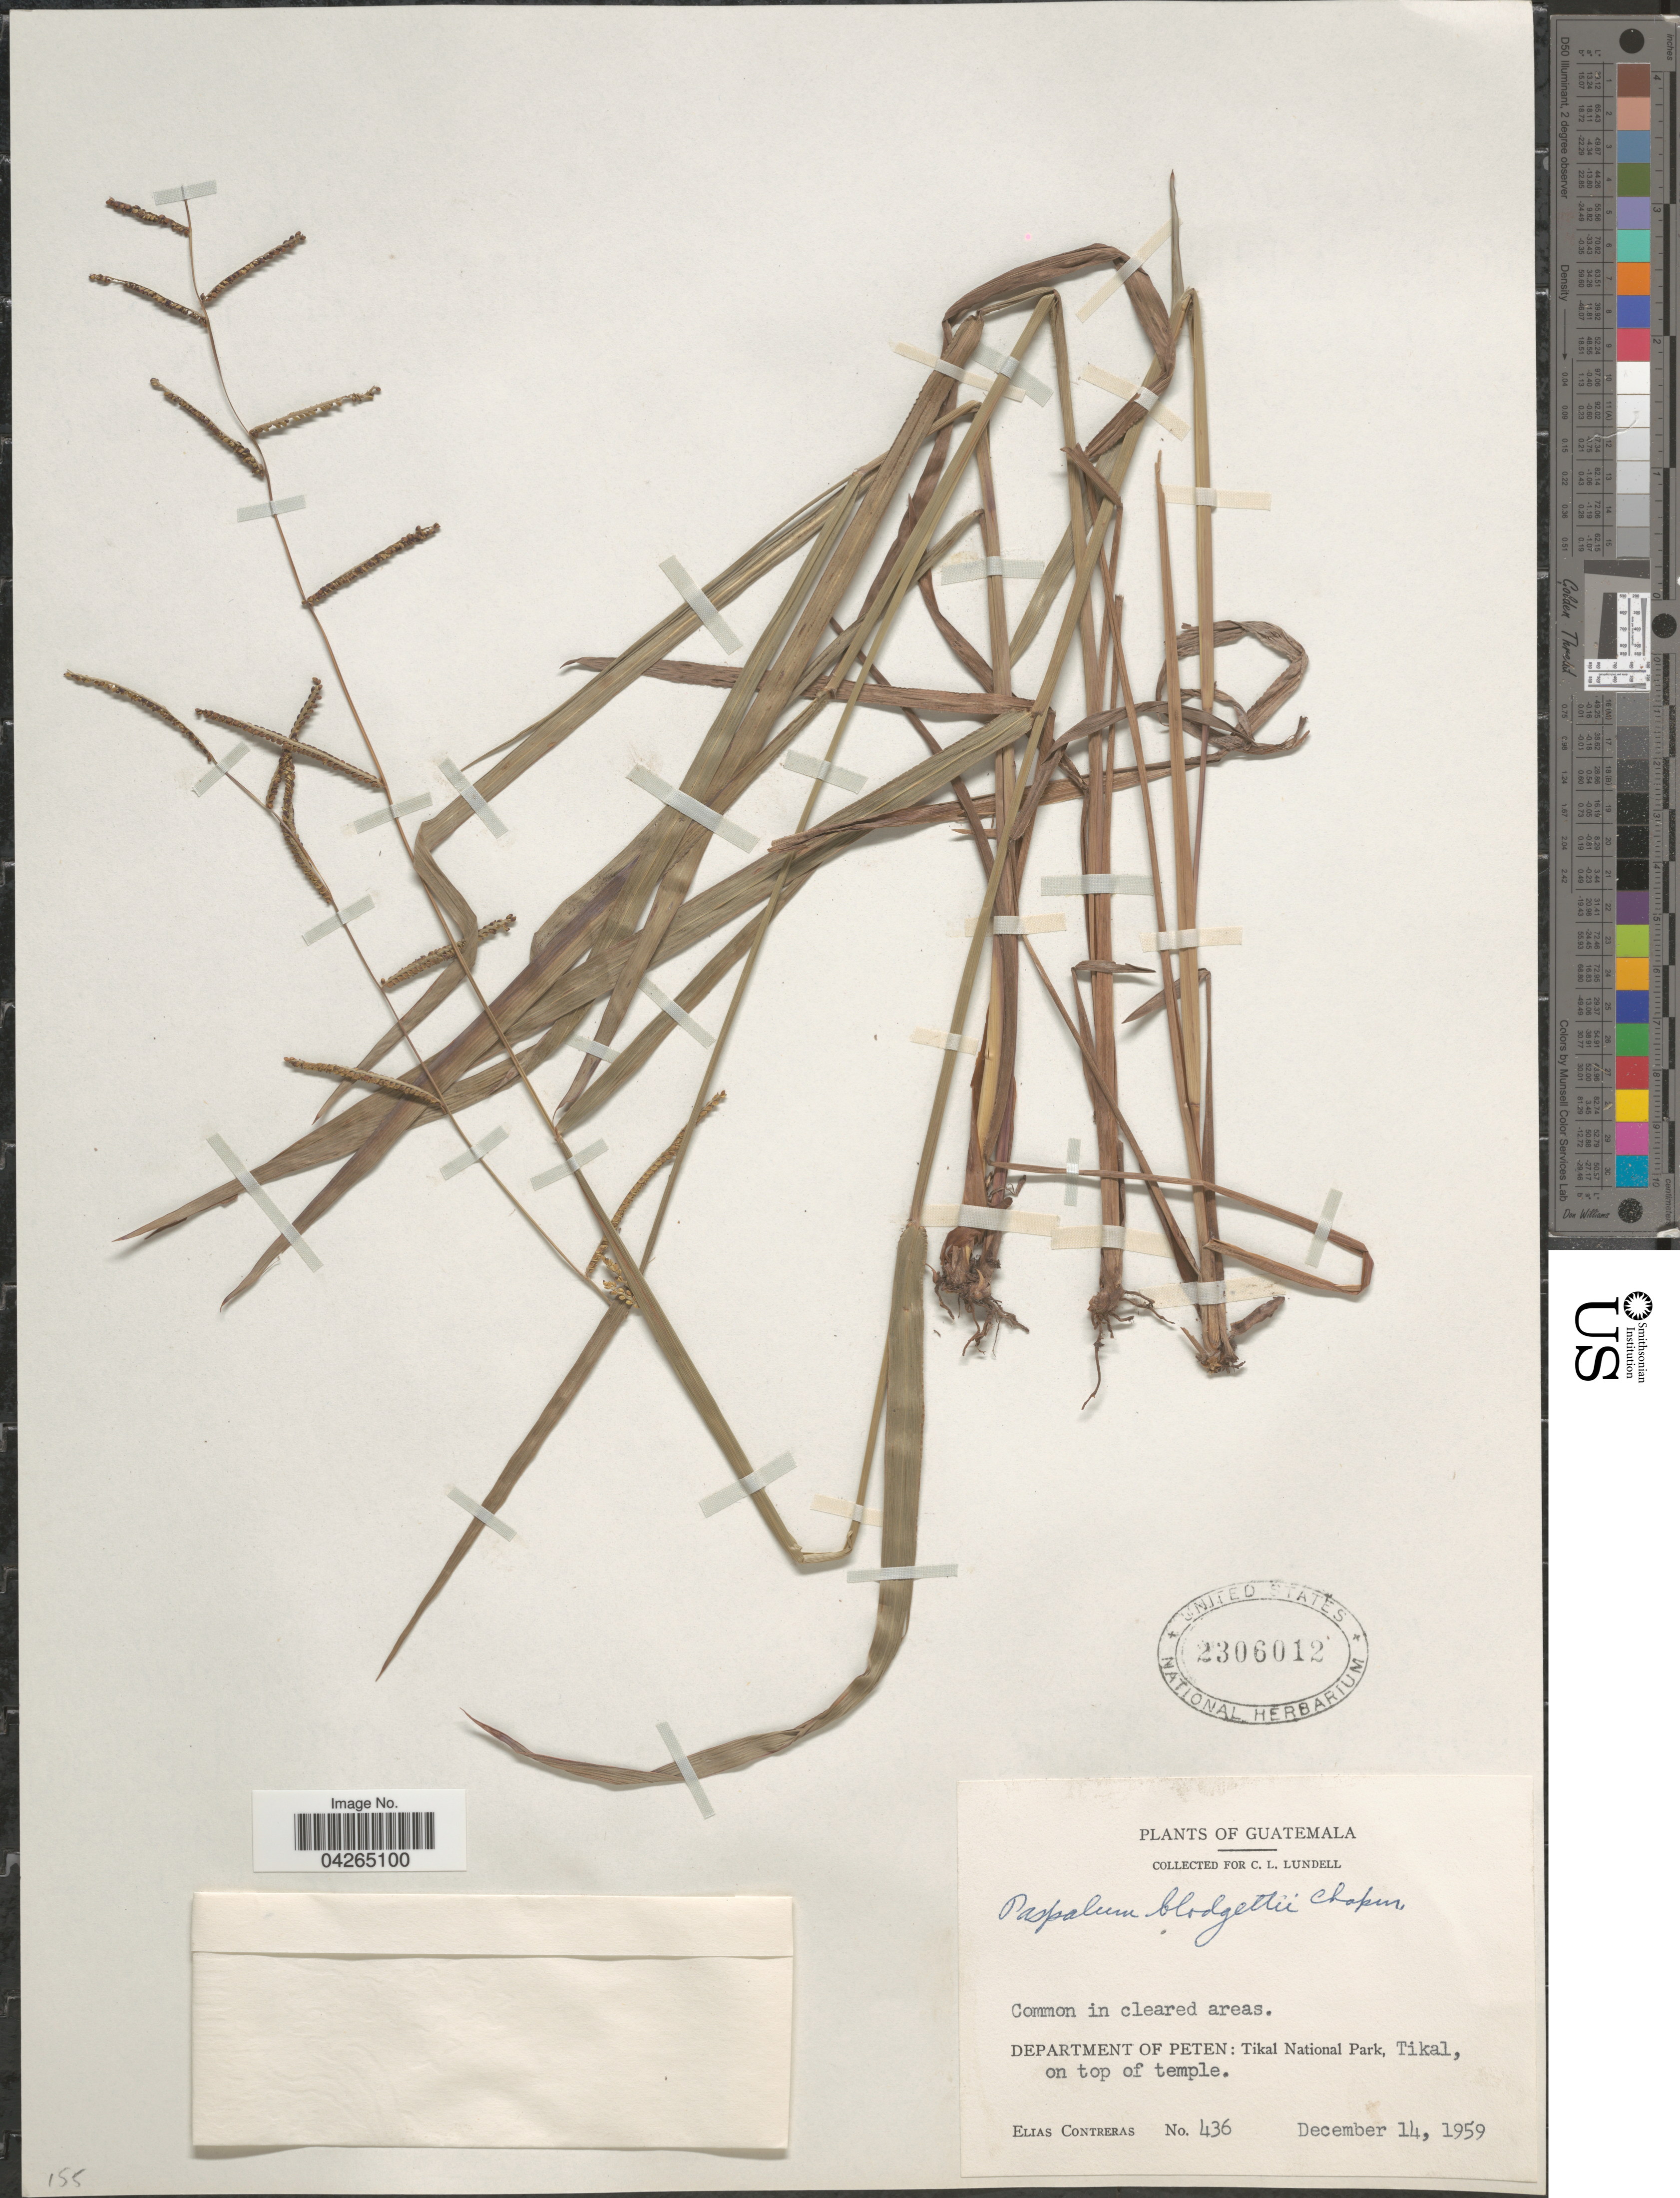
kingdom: Plantae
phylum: Tracheophyta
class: Liliopsida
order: Poales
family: Poaceae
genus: Paspalum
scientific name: Paspalum blodgettii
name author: Chapm.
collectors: E. Contreras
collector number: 436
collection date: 1959-12-14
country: Guatemala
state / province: El Peten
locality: Department of Peten: Tikal National Park, Tikal, on top of temple.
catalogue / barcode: US 2306012